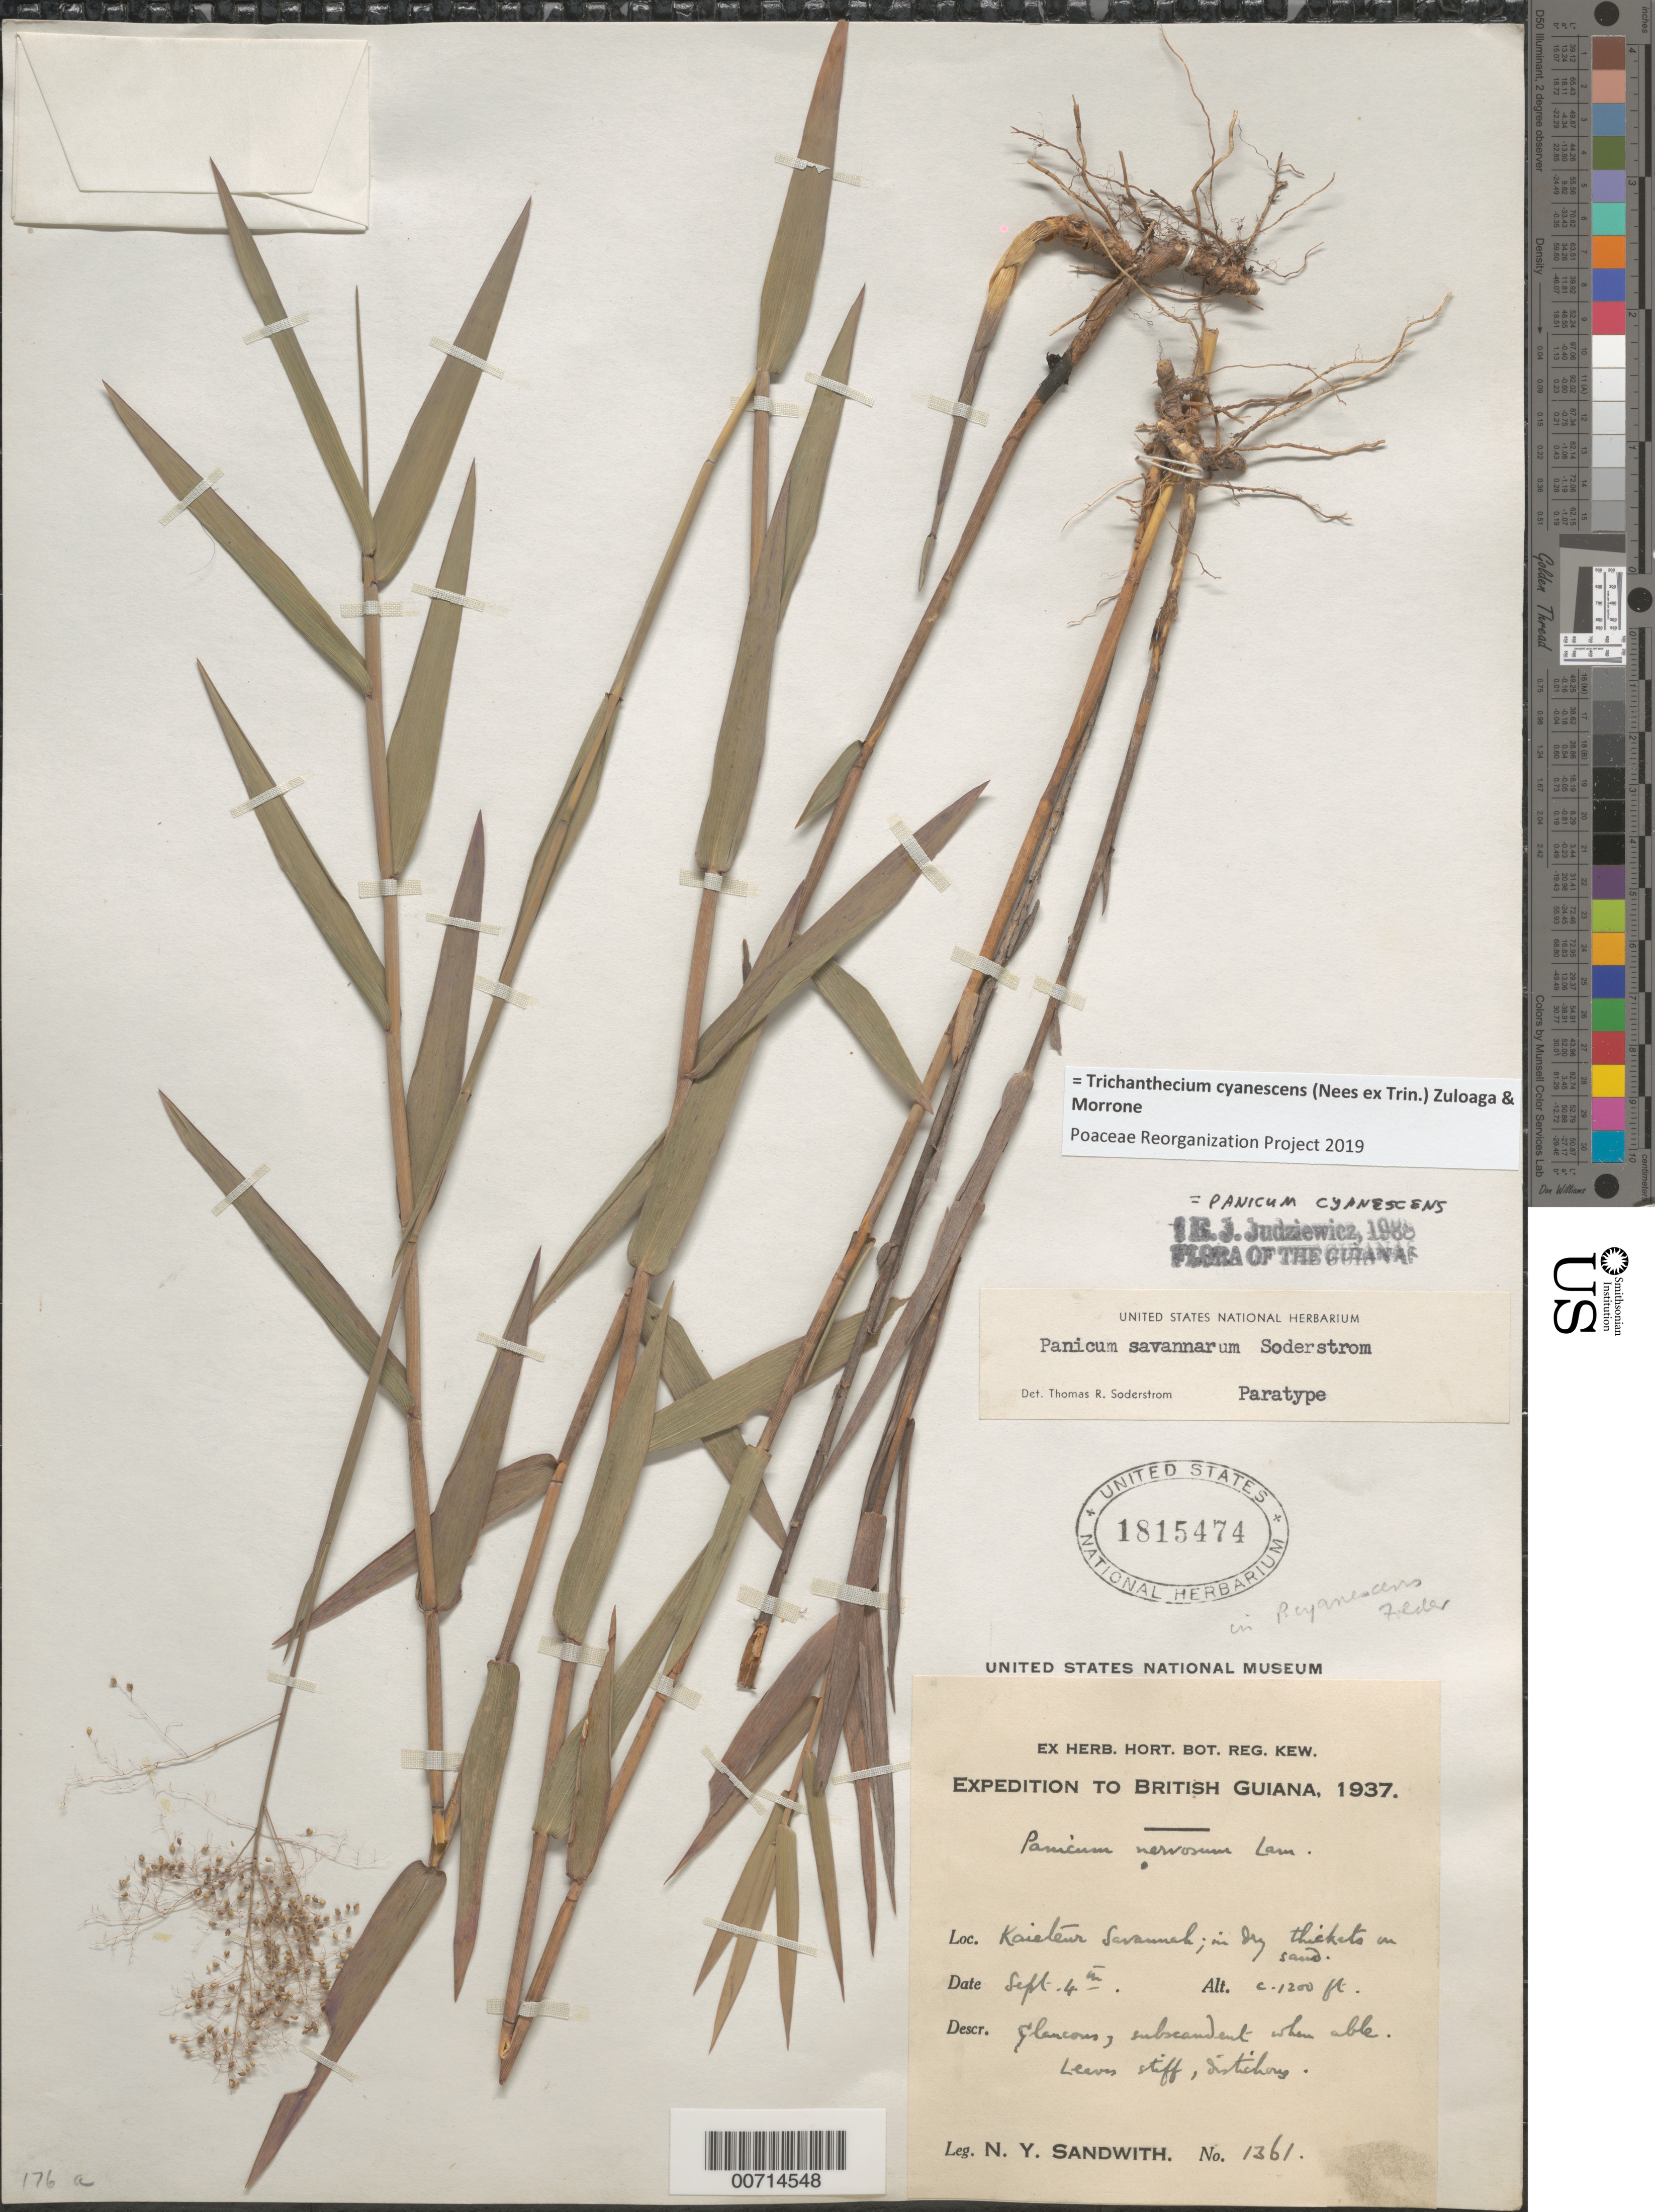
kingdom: Plantae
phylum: Tracheophyta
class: Liliopsida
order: Poales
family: Poaceae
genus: Panicum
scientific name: Panicum cyanescens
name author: Nees ex Trin.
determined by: Judziewicz, E. J.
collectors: N. Y. Sandwith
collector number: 1361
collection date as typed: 4-Sep-37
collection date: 1937-09-04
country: Guyana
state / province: Potaro-Siparuni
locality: Kaieteur Savanna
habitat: Dry thickets on sand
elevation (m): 366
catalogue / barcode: US 1815474